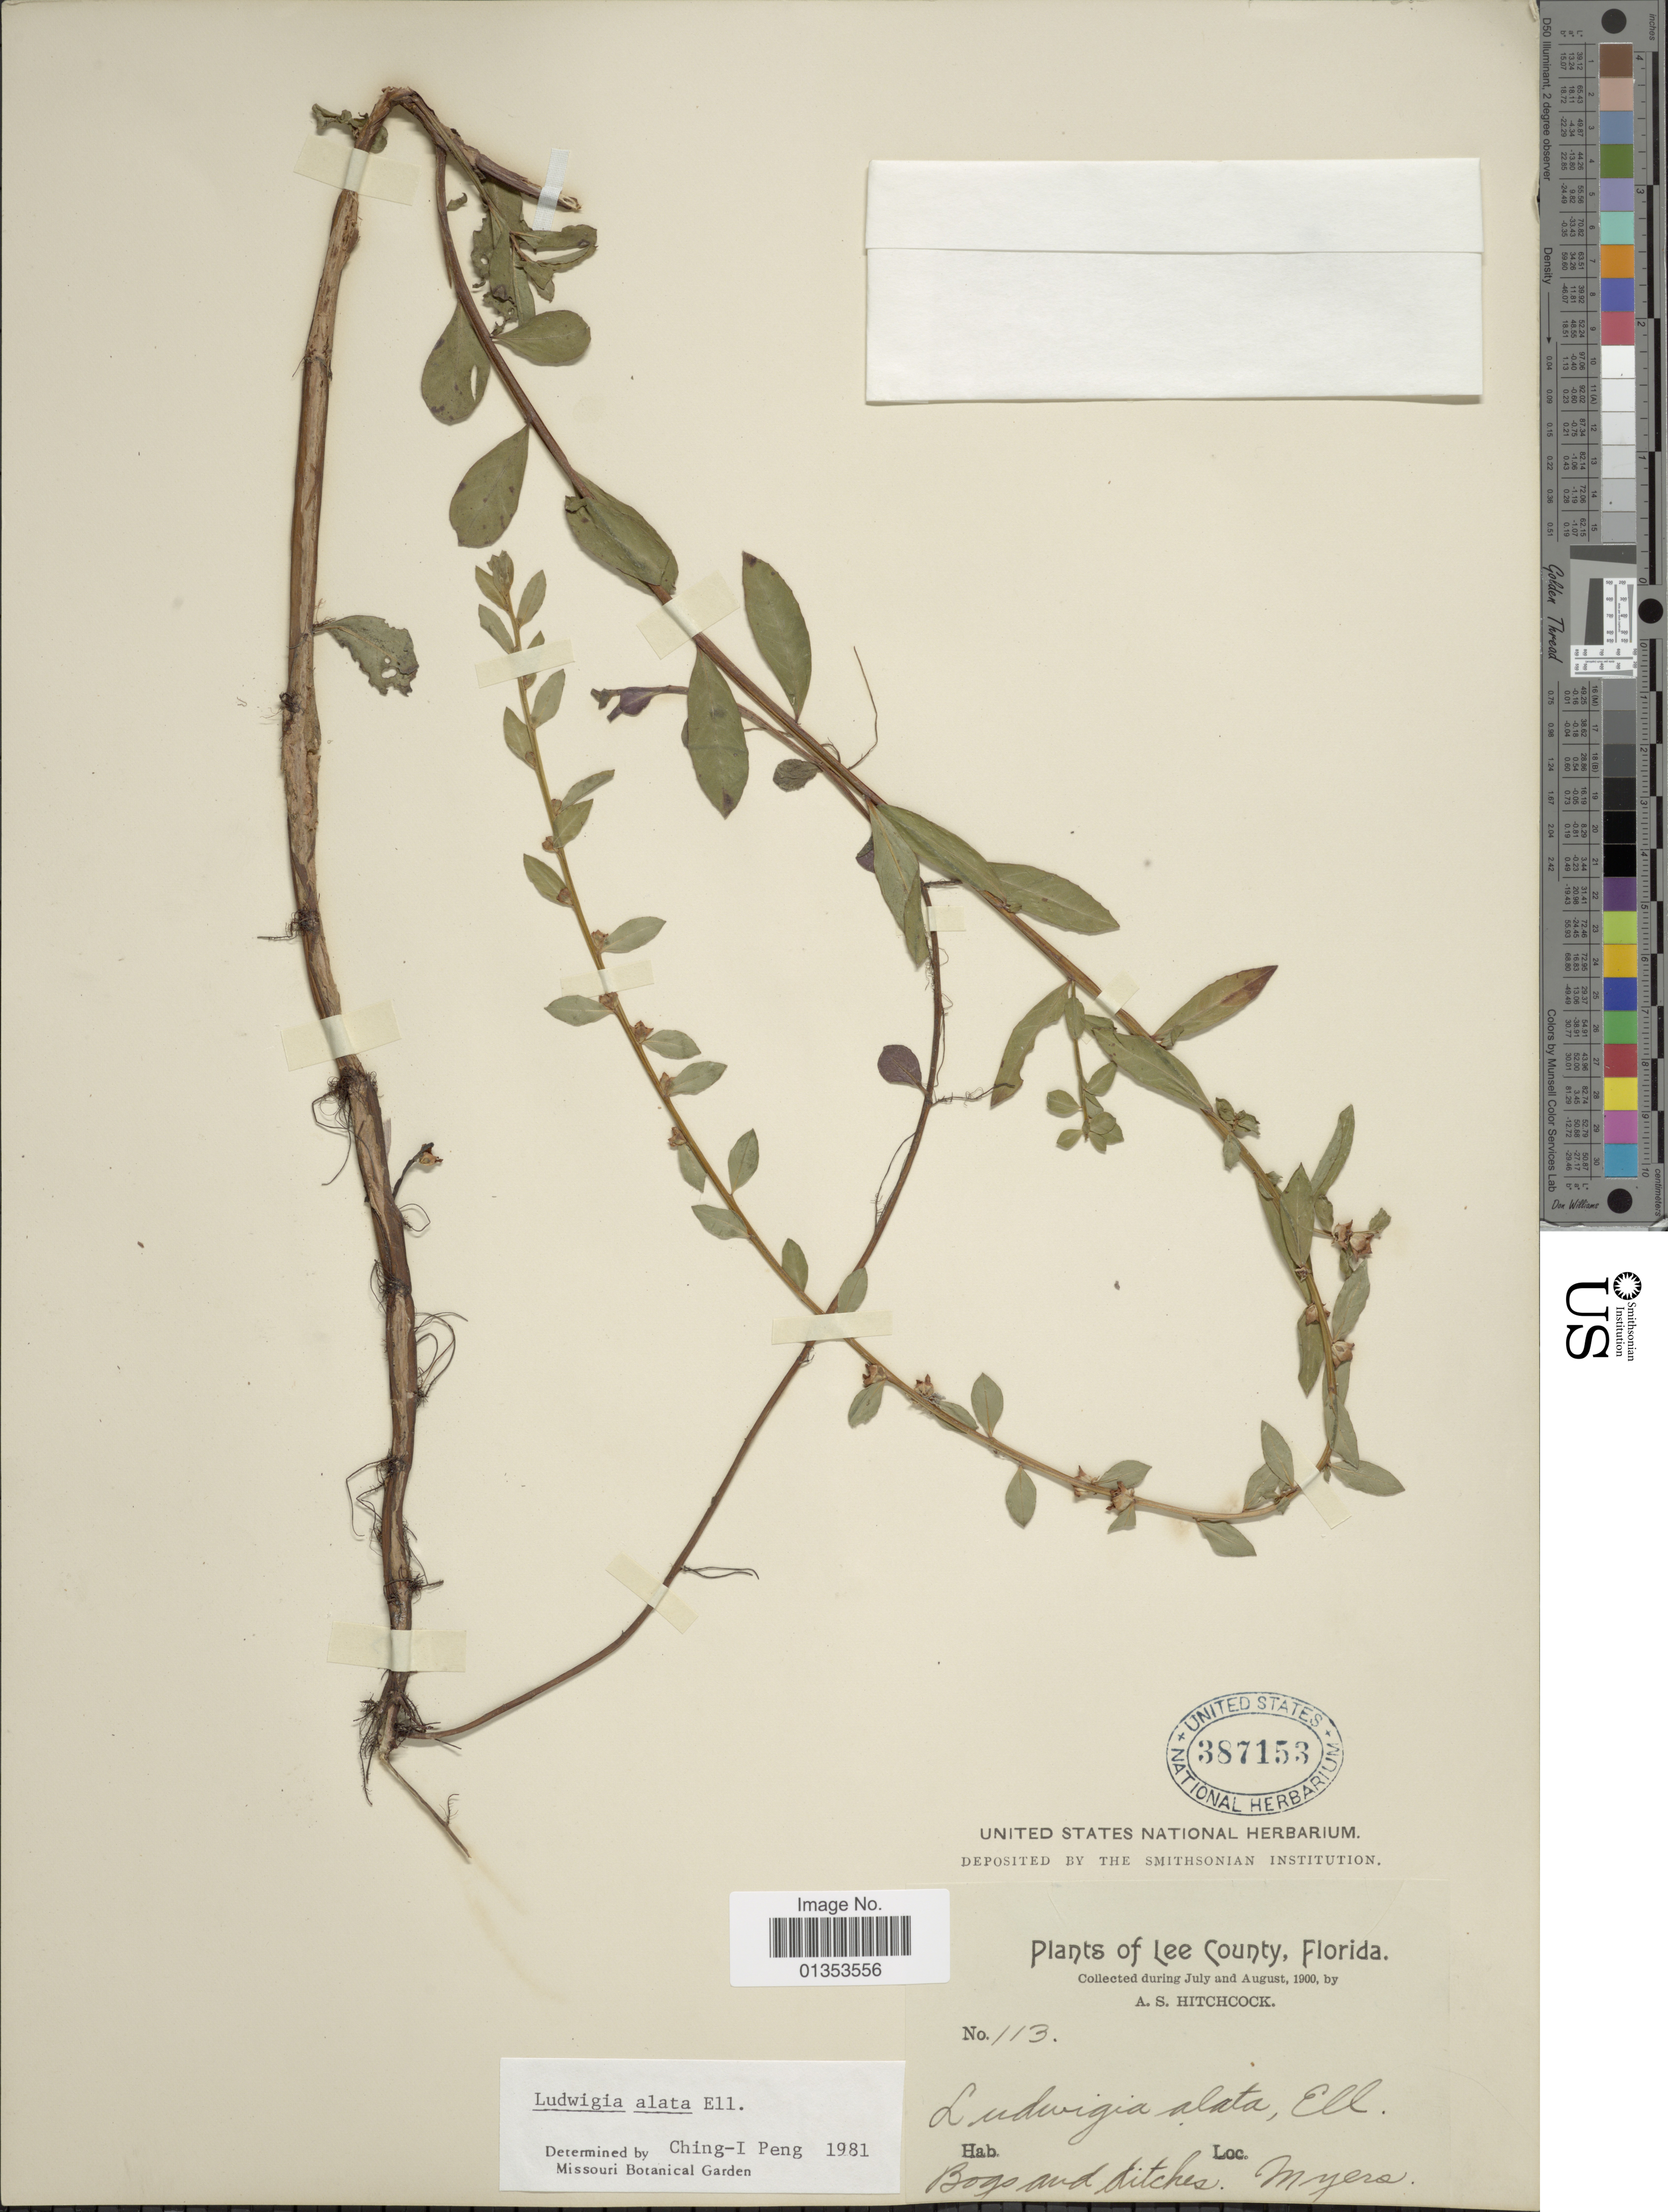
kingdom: Plantae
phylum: Tracheophyta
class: Magnoliopsida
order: Myrtales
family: Onagraceae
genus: Ludwigia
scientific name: Ludwigia alata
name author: Elliott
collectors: A. S. Hitchcock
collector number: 113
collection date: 1900-07/1900-08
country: United States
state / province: Florida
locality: Lee County, Bogo and ditches, Myers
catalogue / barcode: US 387153